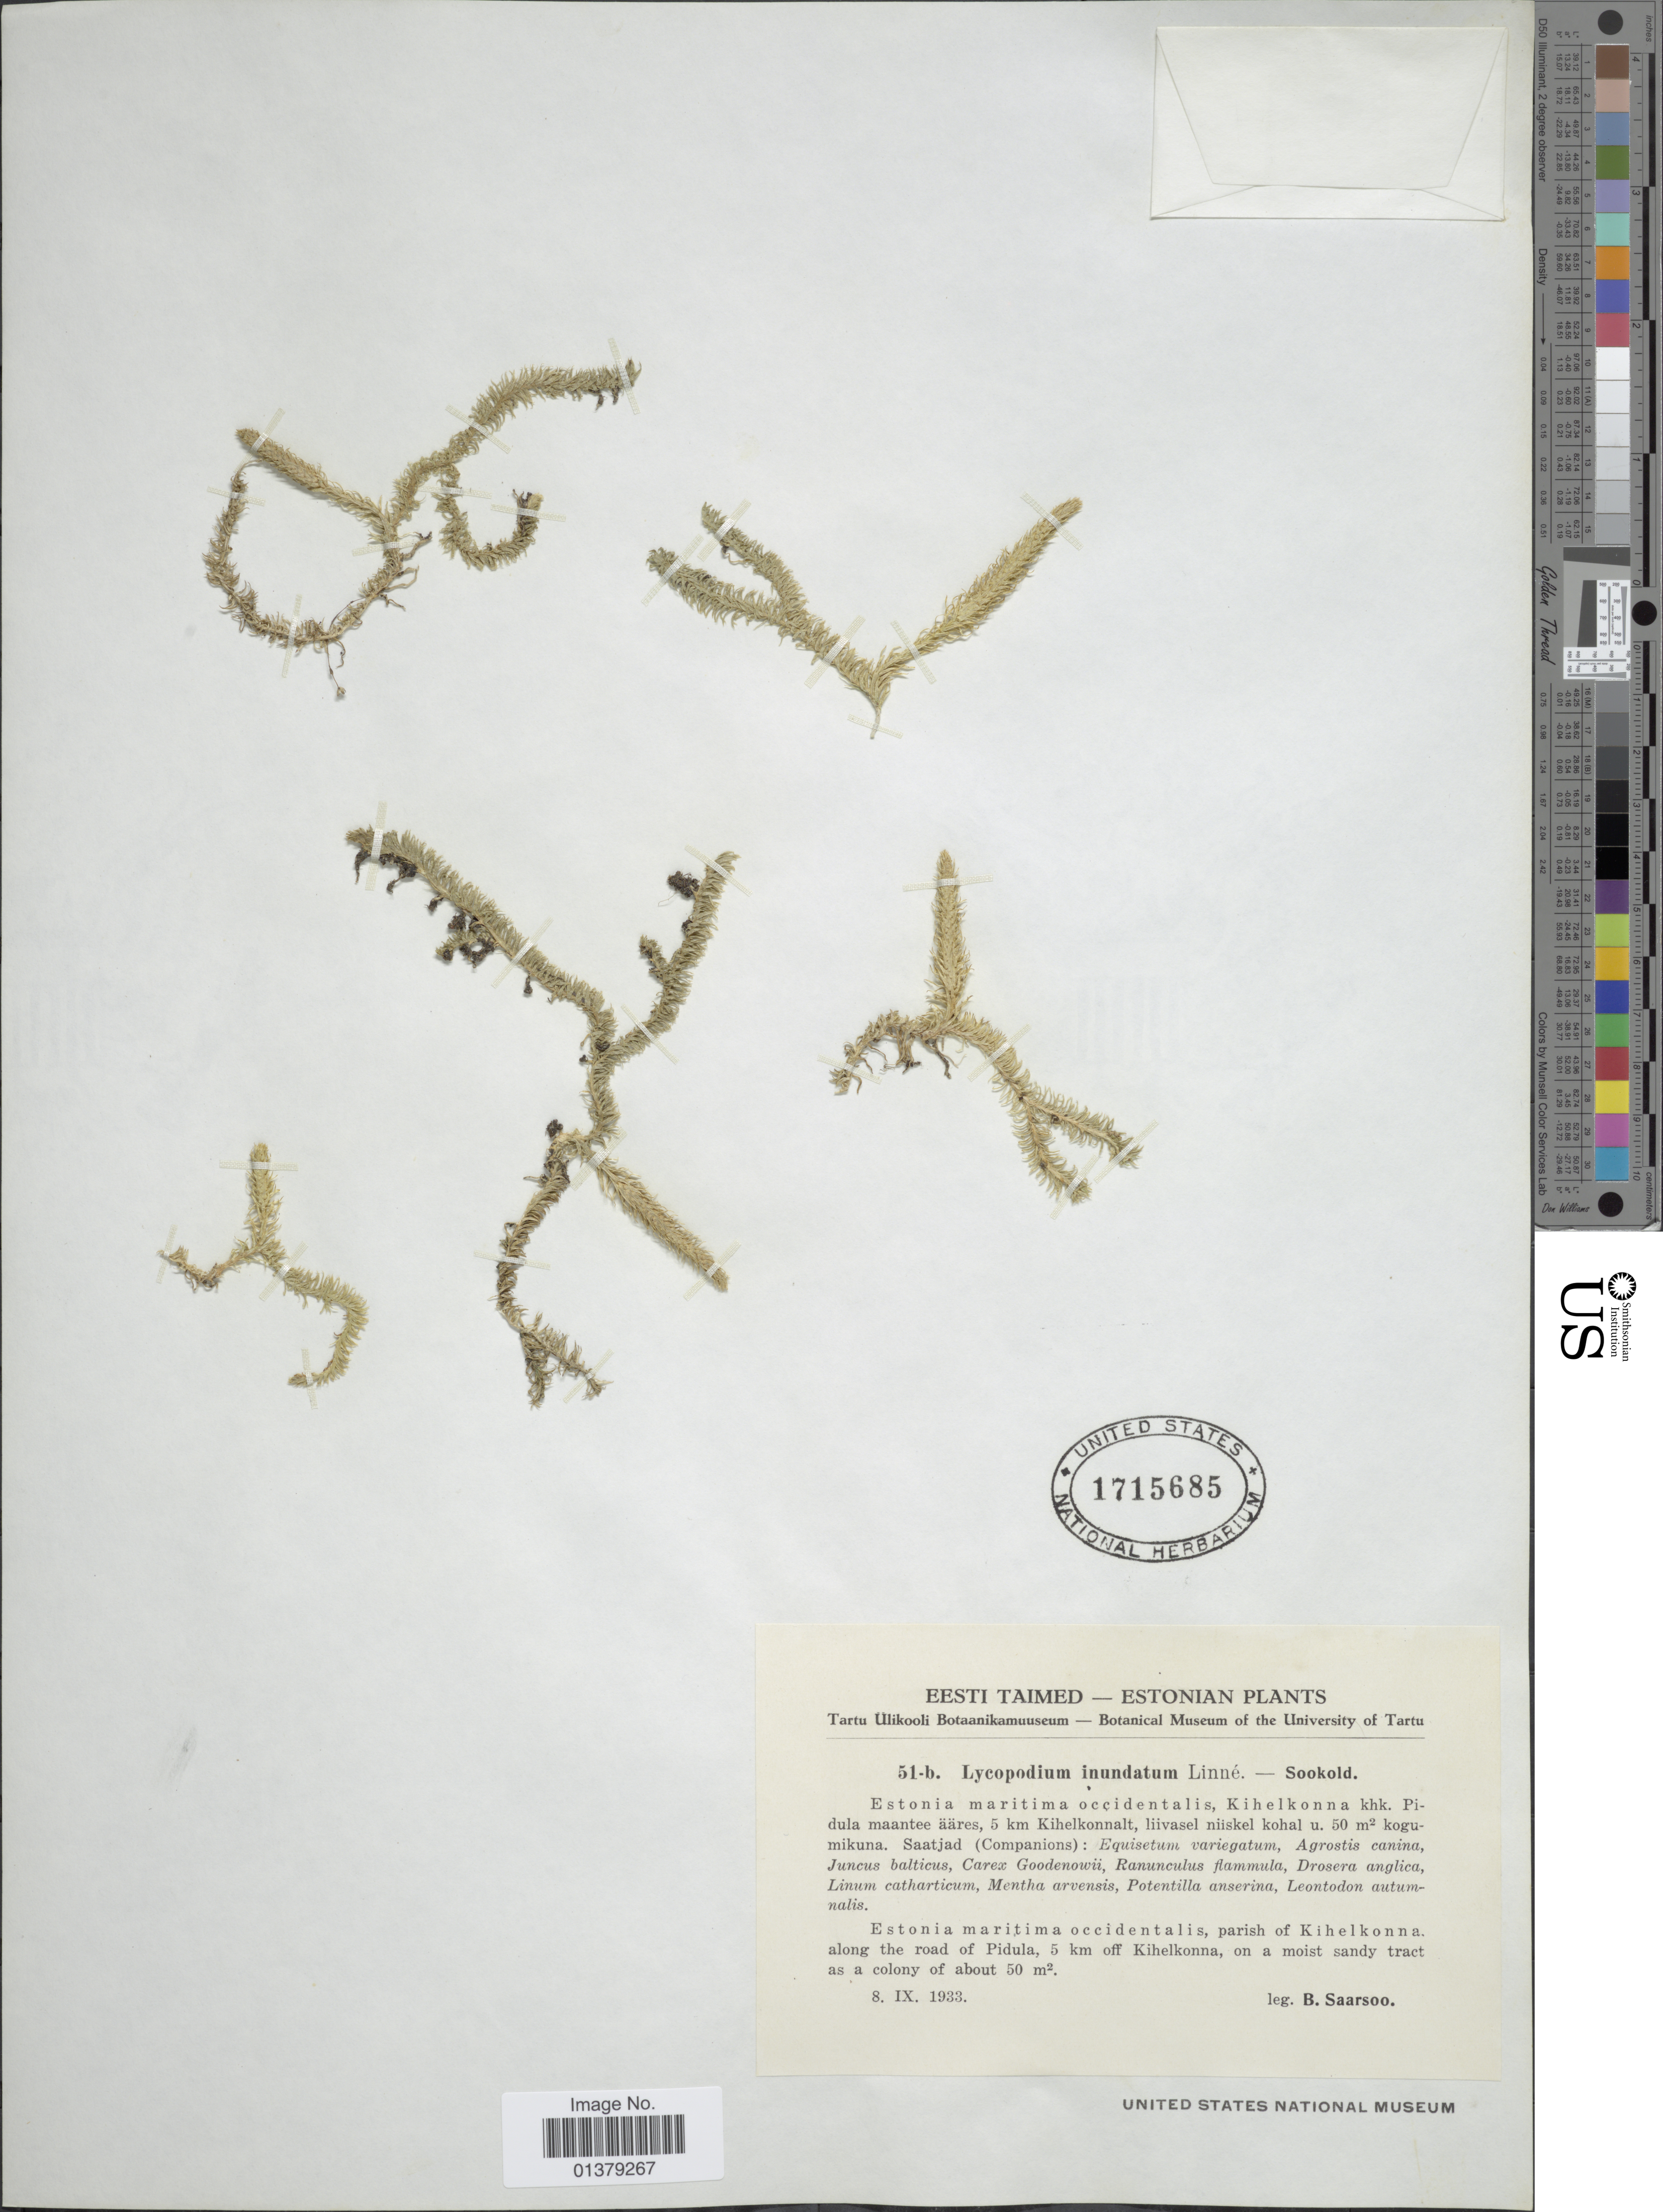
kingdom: Plantae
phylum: Tracheophyta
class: Lycopodiopsida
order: Lycopodiales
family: Lycopodiaceae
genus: Lycopodiella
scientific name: Lycopodiella inundata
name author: (L.) Holub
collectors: B. Saarsoo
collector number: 51-b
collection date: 1933-09-08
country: Estonia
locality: Estonia maritima occidentalis, parish of Kihelkonna, along the road of Pidula, 5 km off Kihelkonna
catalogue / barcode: US 1715685